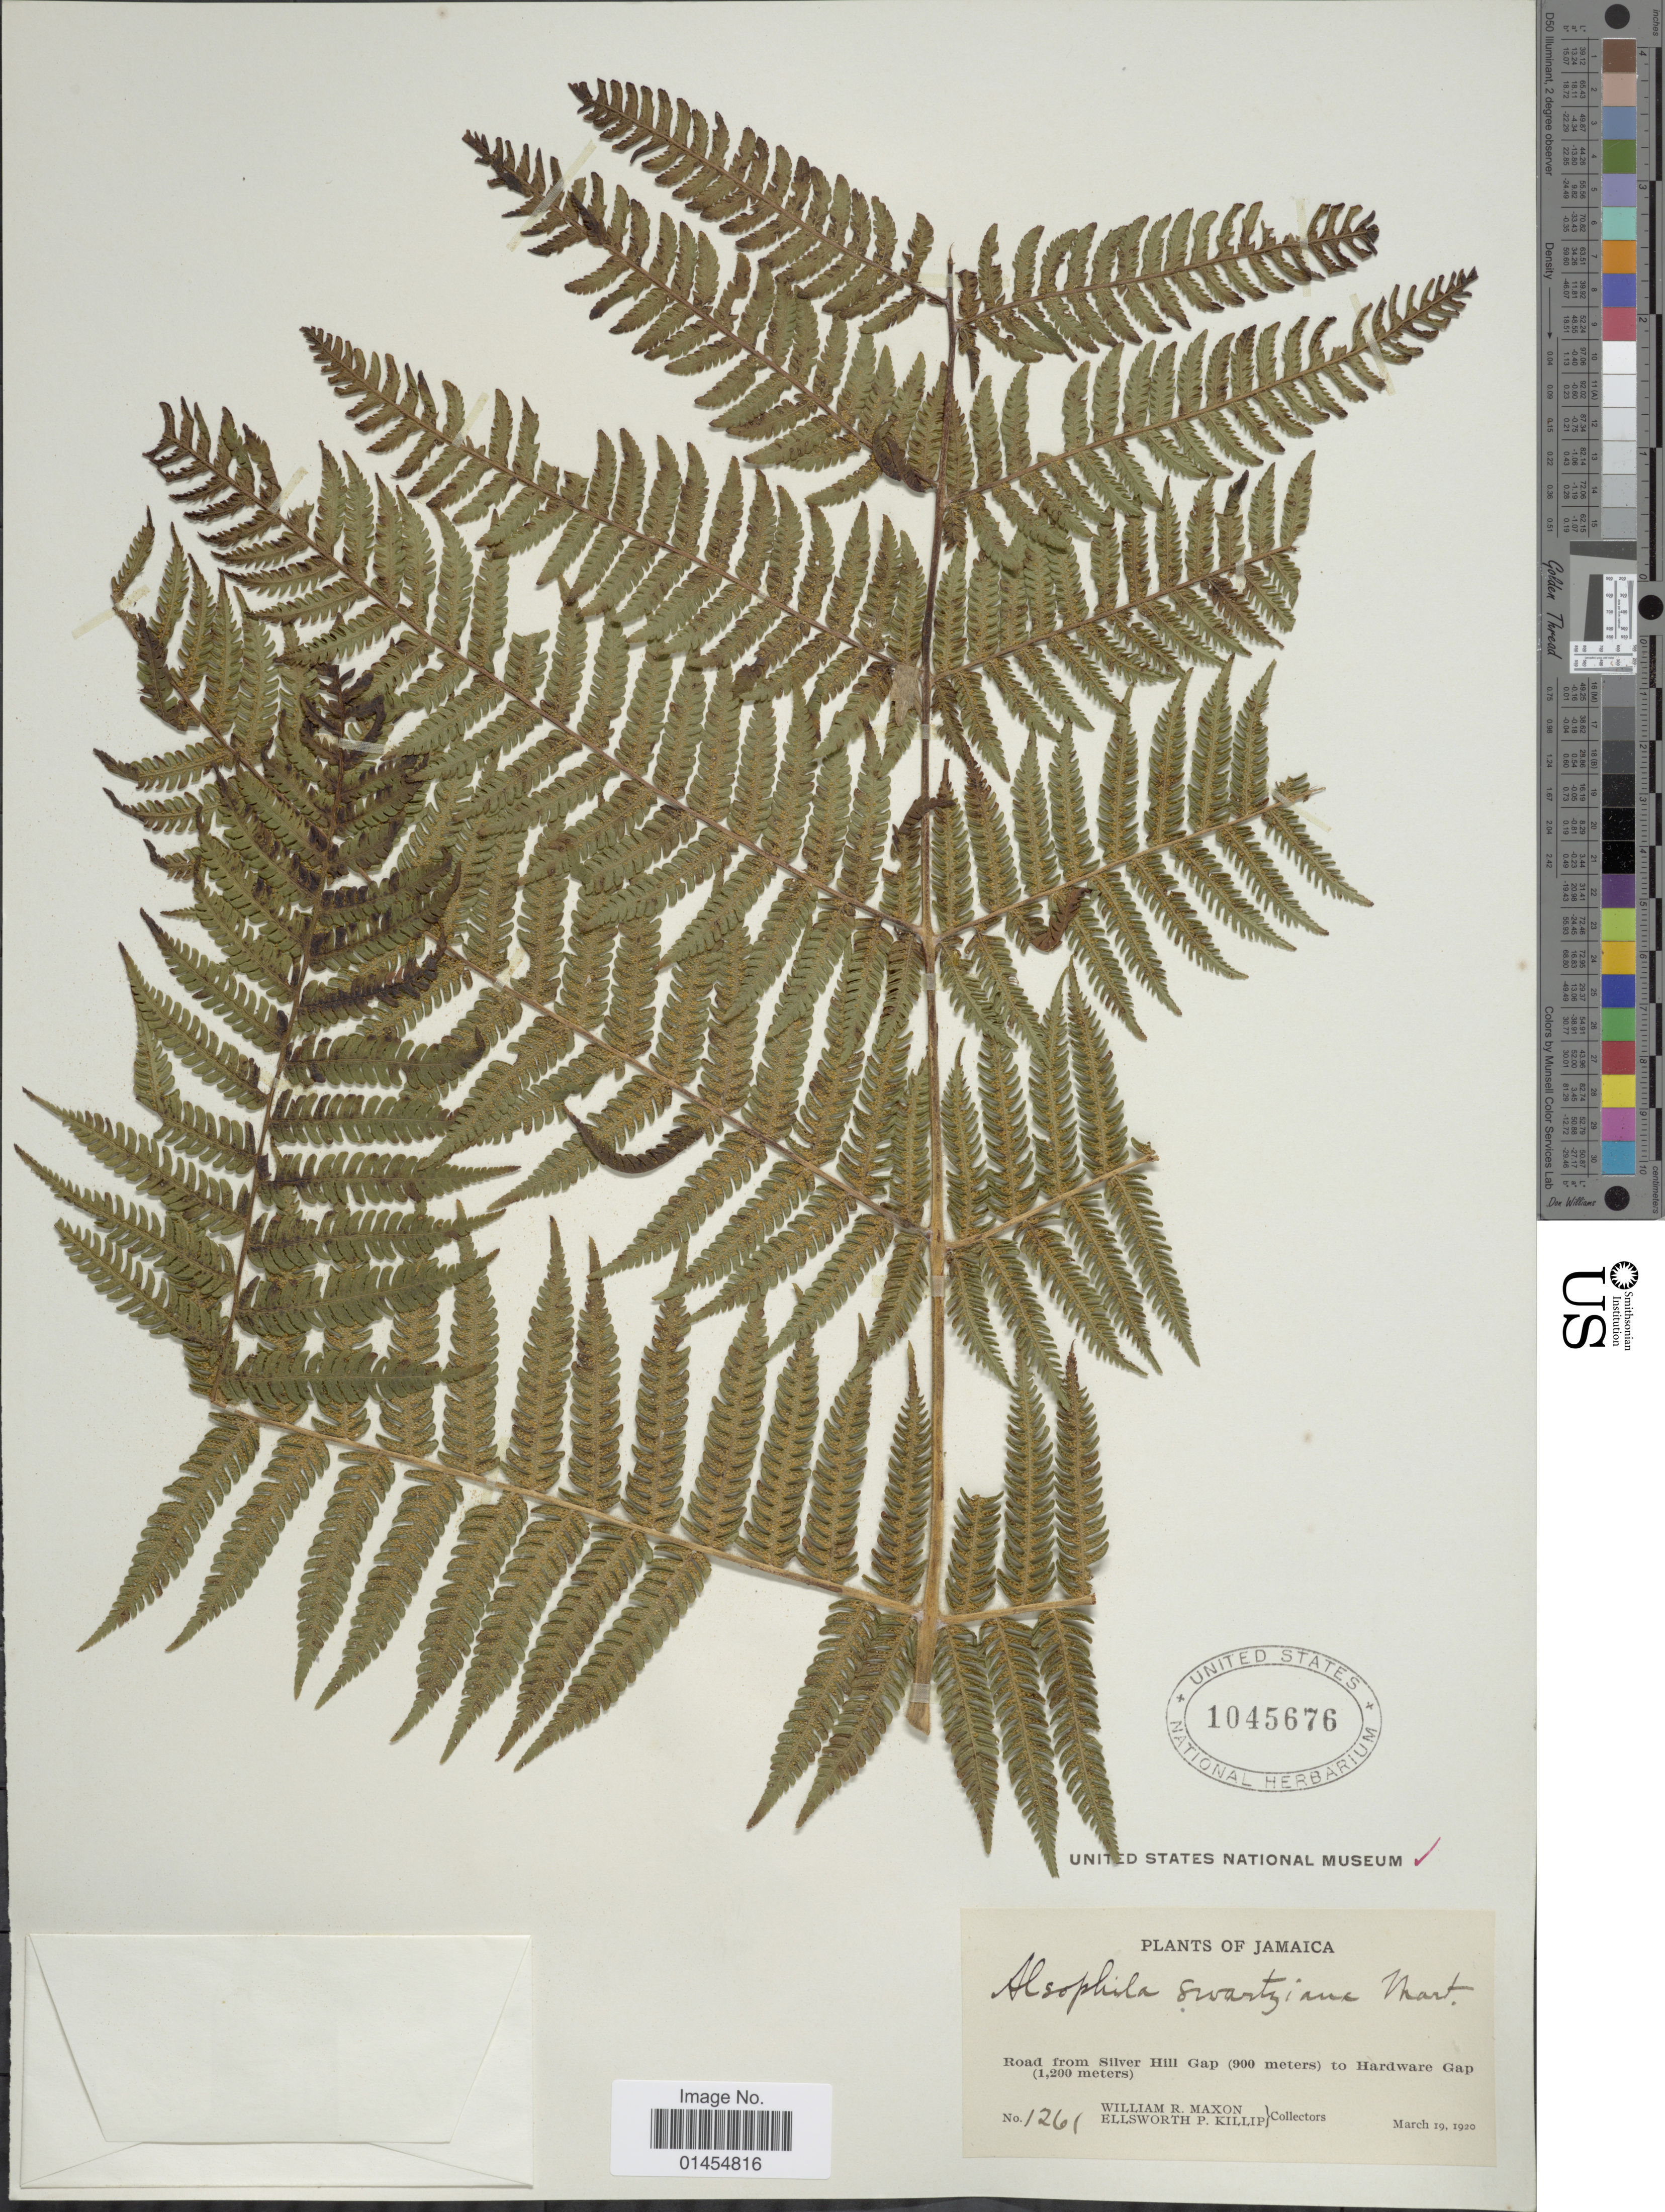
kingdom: Plantae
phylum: Tracheophyta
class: Polypodiopsida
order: Cyatheales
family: Cyatheaceae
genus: Alsophila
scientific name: Alsophila swartziana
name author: Mart.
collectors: W. R. Maxon & E. P. Killip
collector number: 1261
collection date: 1920-03-19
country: Jamaica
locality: Road from Silver Hill Gap to Hardware Gap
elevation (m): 900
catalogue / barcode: US 1045676